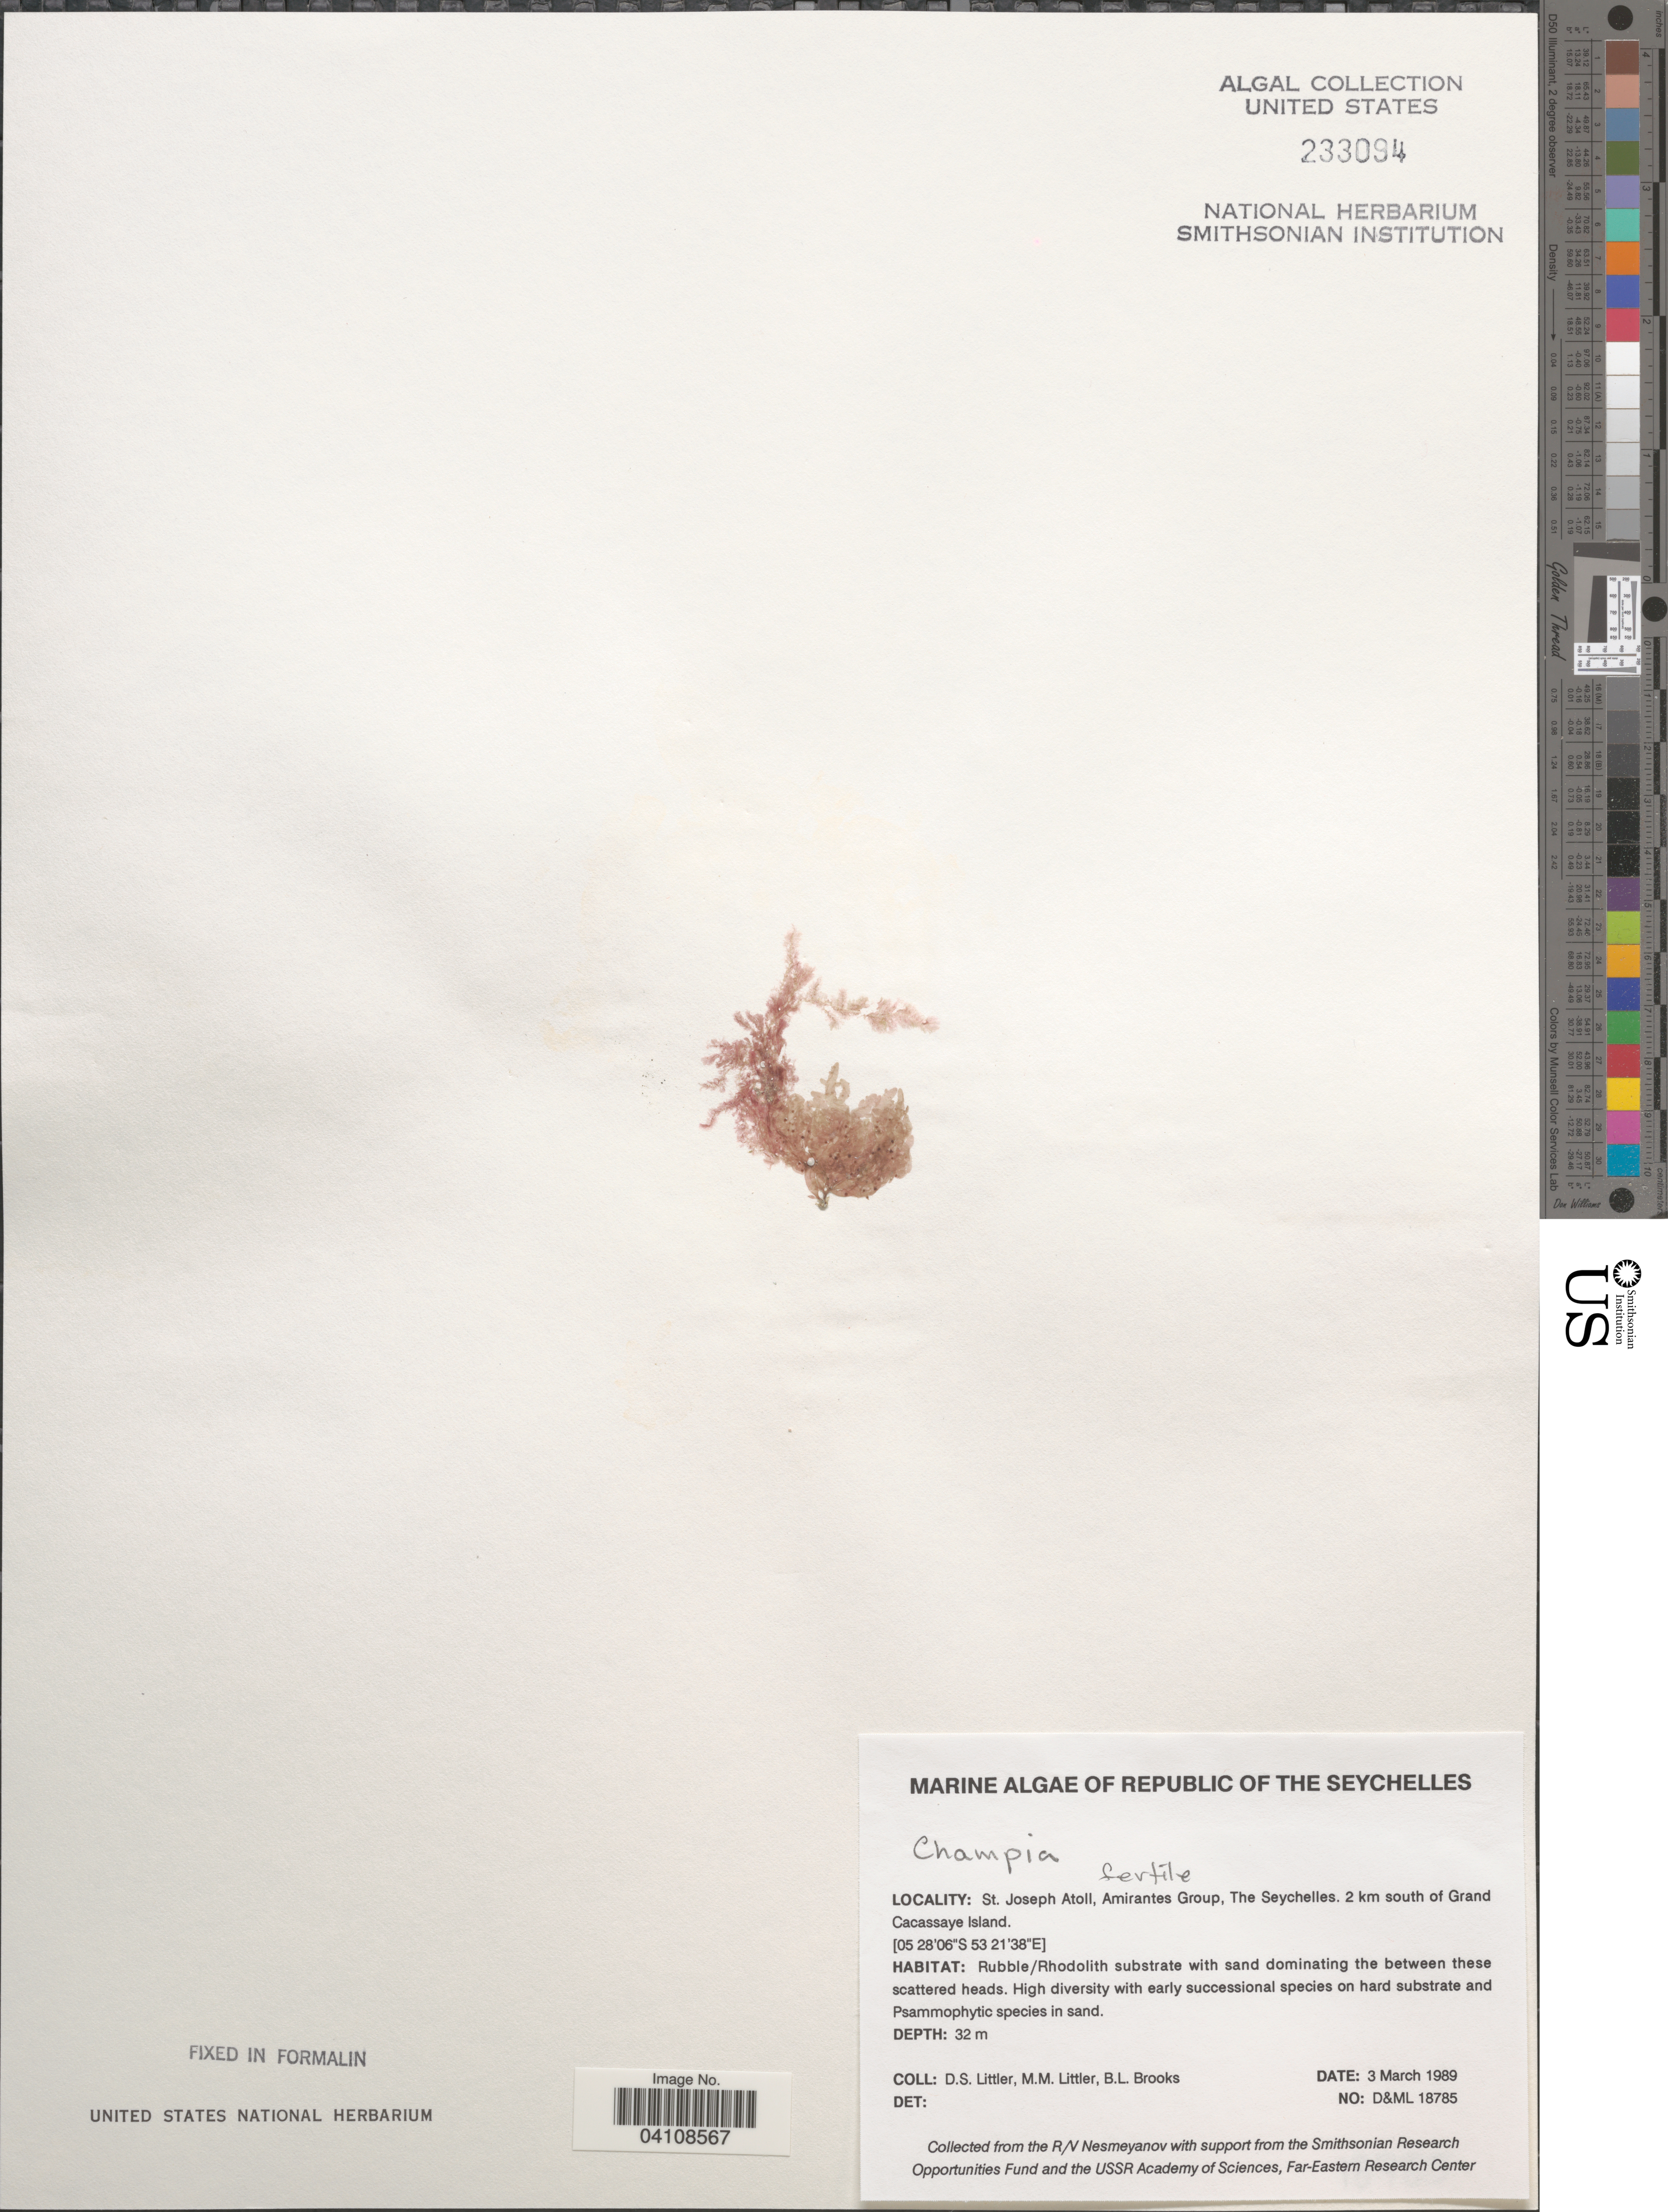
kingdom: Plantae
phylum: Rhodophyta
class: Florideophyceae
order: Rhodymeniales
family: Champiaceae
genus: Champia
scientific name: Champia sp.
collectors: D. S. Littler & B. Brooks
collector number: D&ML18785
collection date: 1989-03-03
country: Seychelles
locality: Republic of The Seychelles. St. Joseph Atoll, Amirantes Group. 2 km south of Grand Cacassaye Island.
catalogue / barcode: US 233094